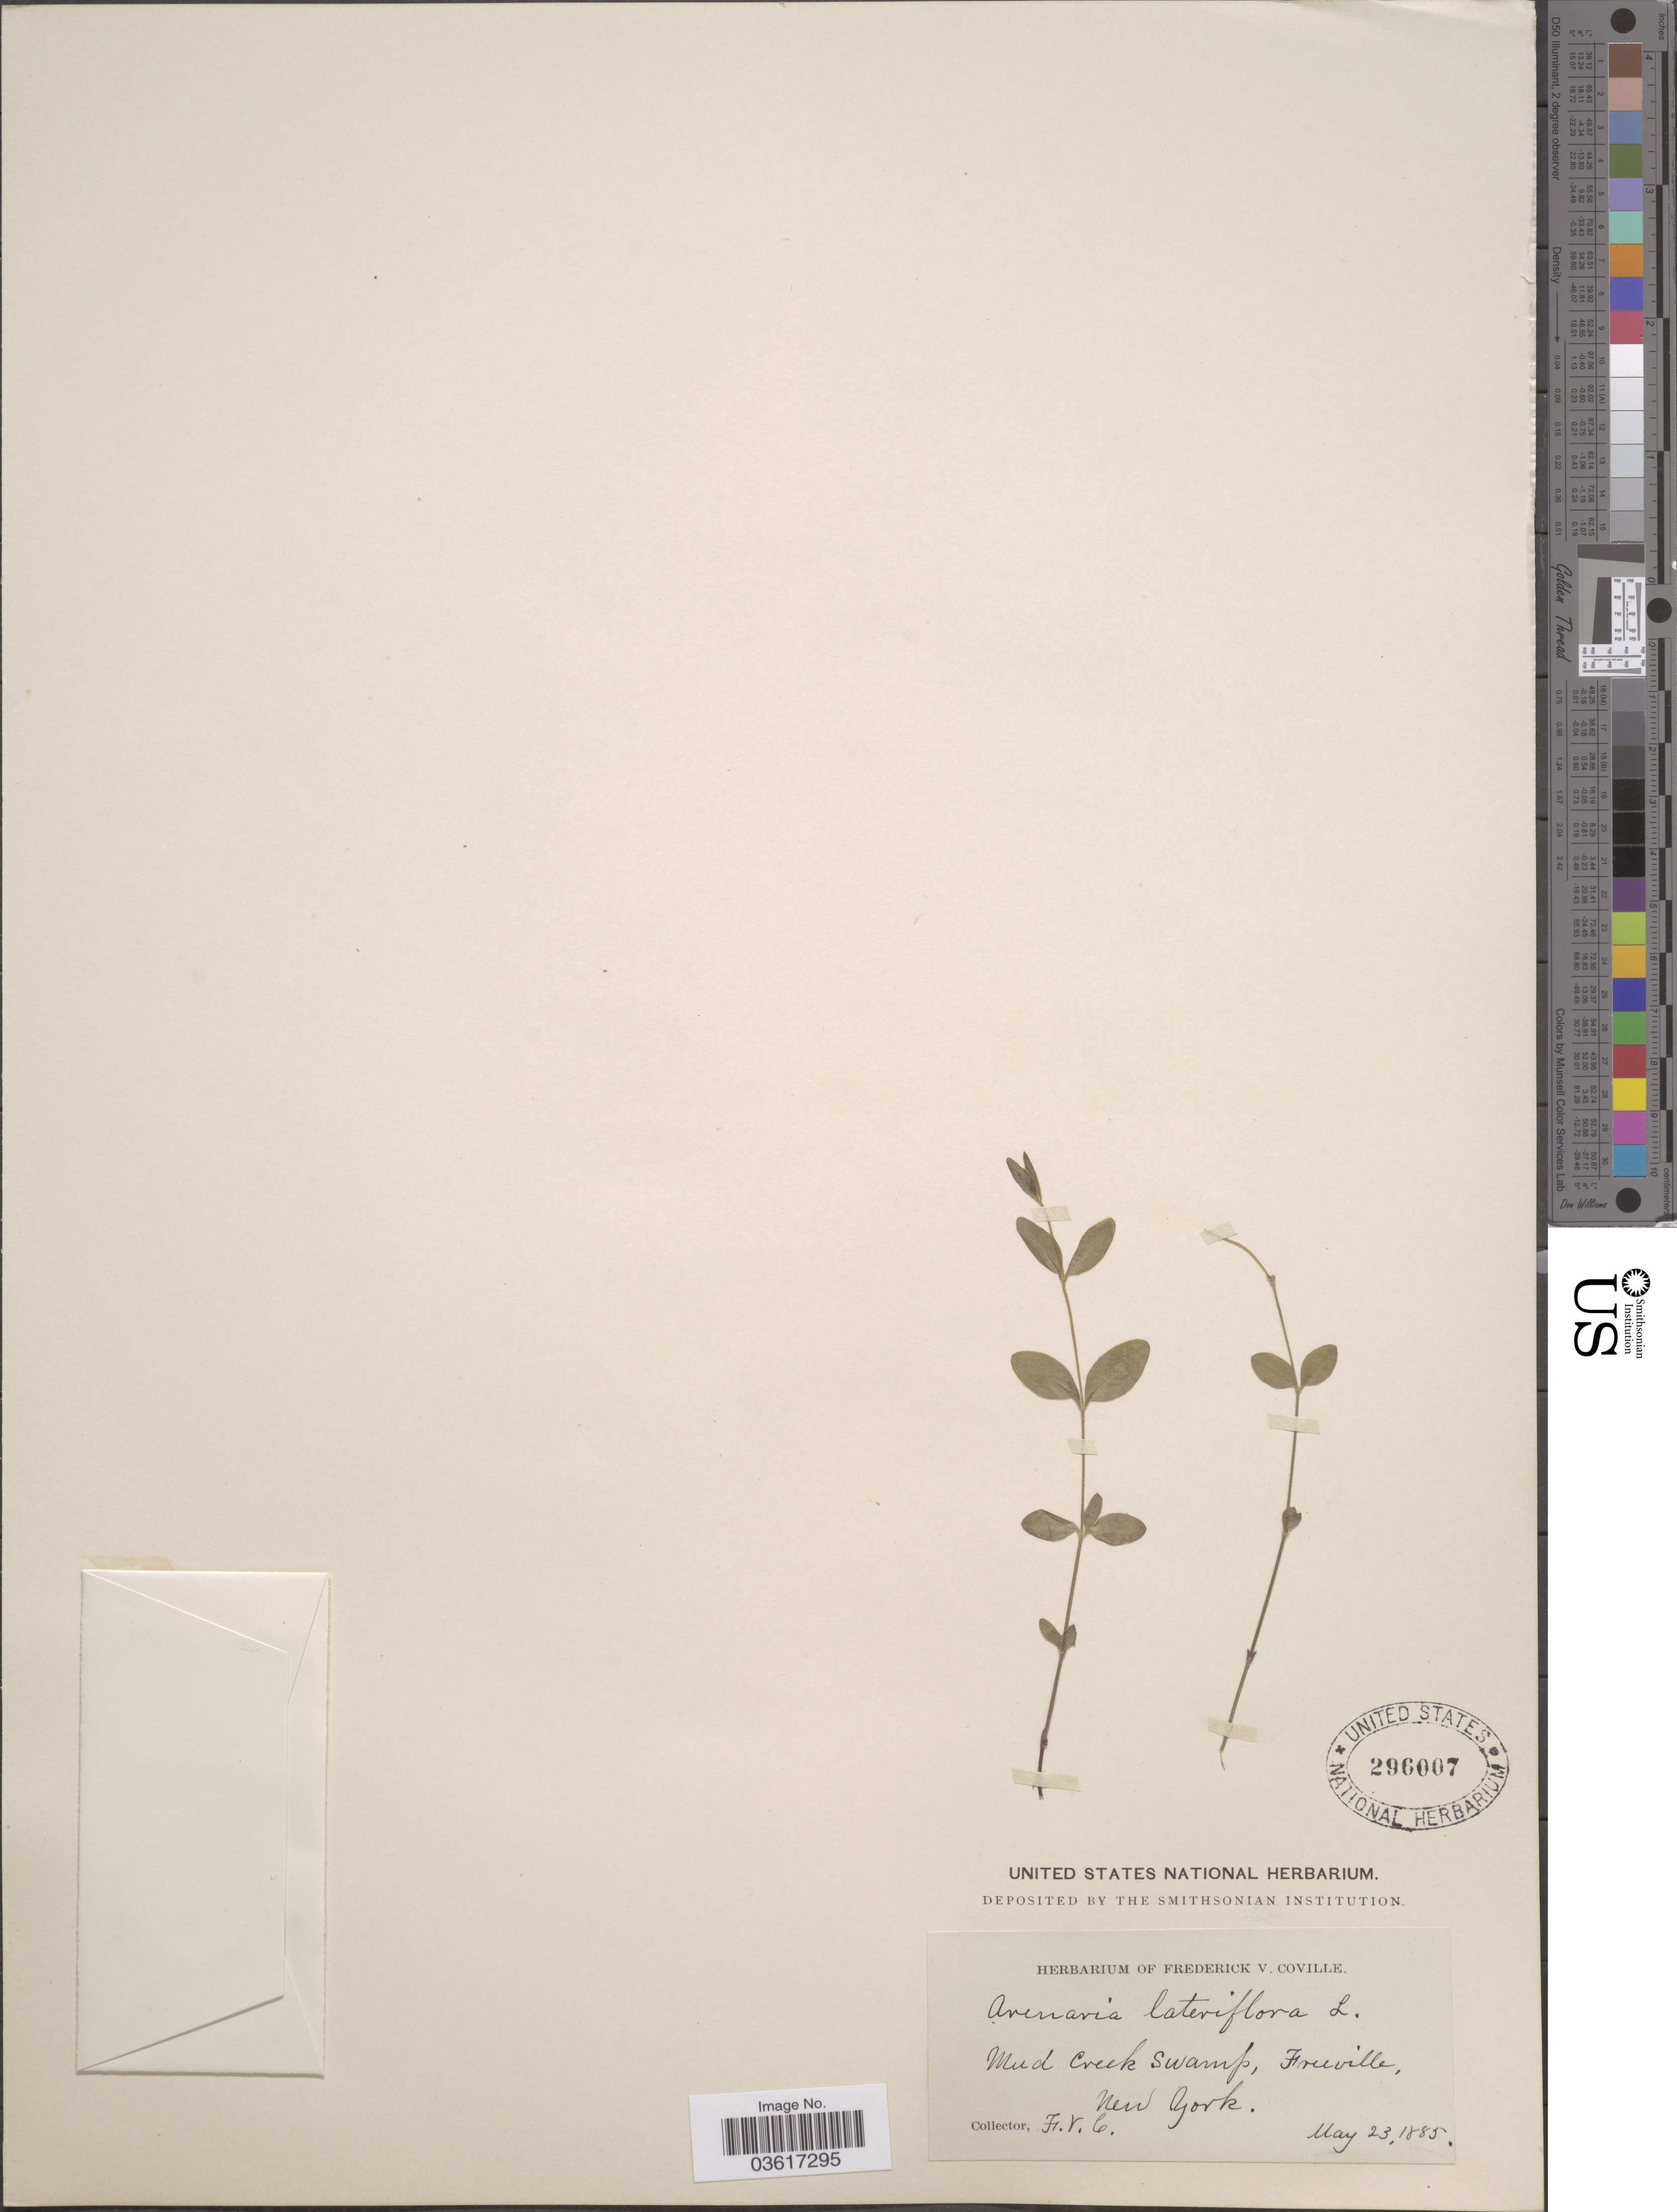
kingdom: Plantae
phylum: Tracheophyta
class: Magnoliopsida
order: Caryophyllales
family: Caryophyllaceae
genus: Moehringia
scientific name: Moehringia lateriflora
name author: (L.) Fenzl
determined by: Strong, Mark T., (BOT), Smithsonian Institution - National Museum of Natural History (UNITED STATES)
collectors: F. V. Coville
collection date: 1885-05-23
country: United States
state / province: New York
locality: Mud Creek Swamp, Freeville.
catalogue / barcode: US 296007